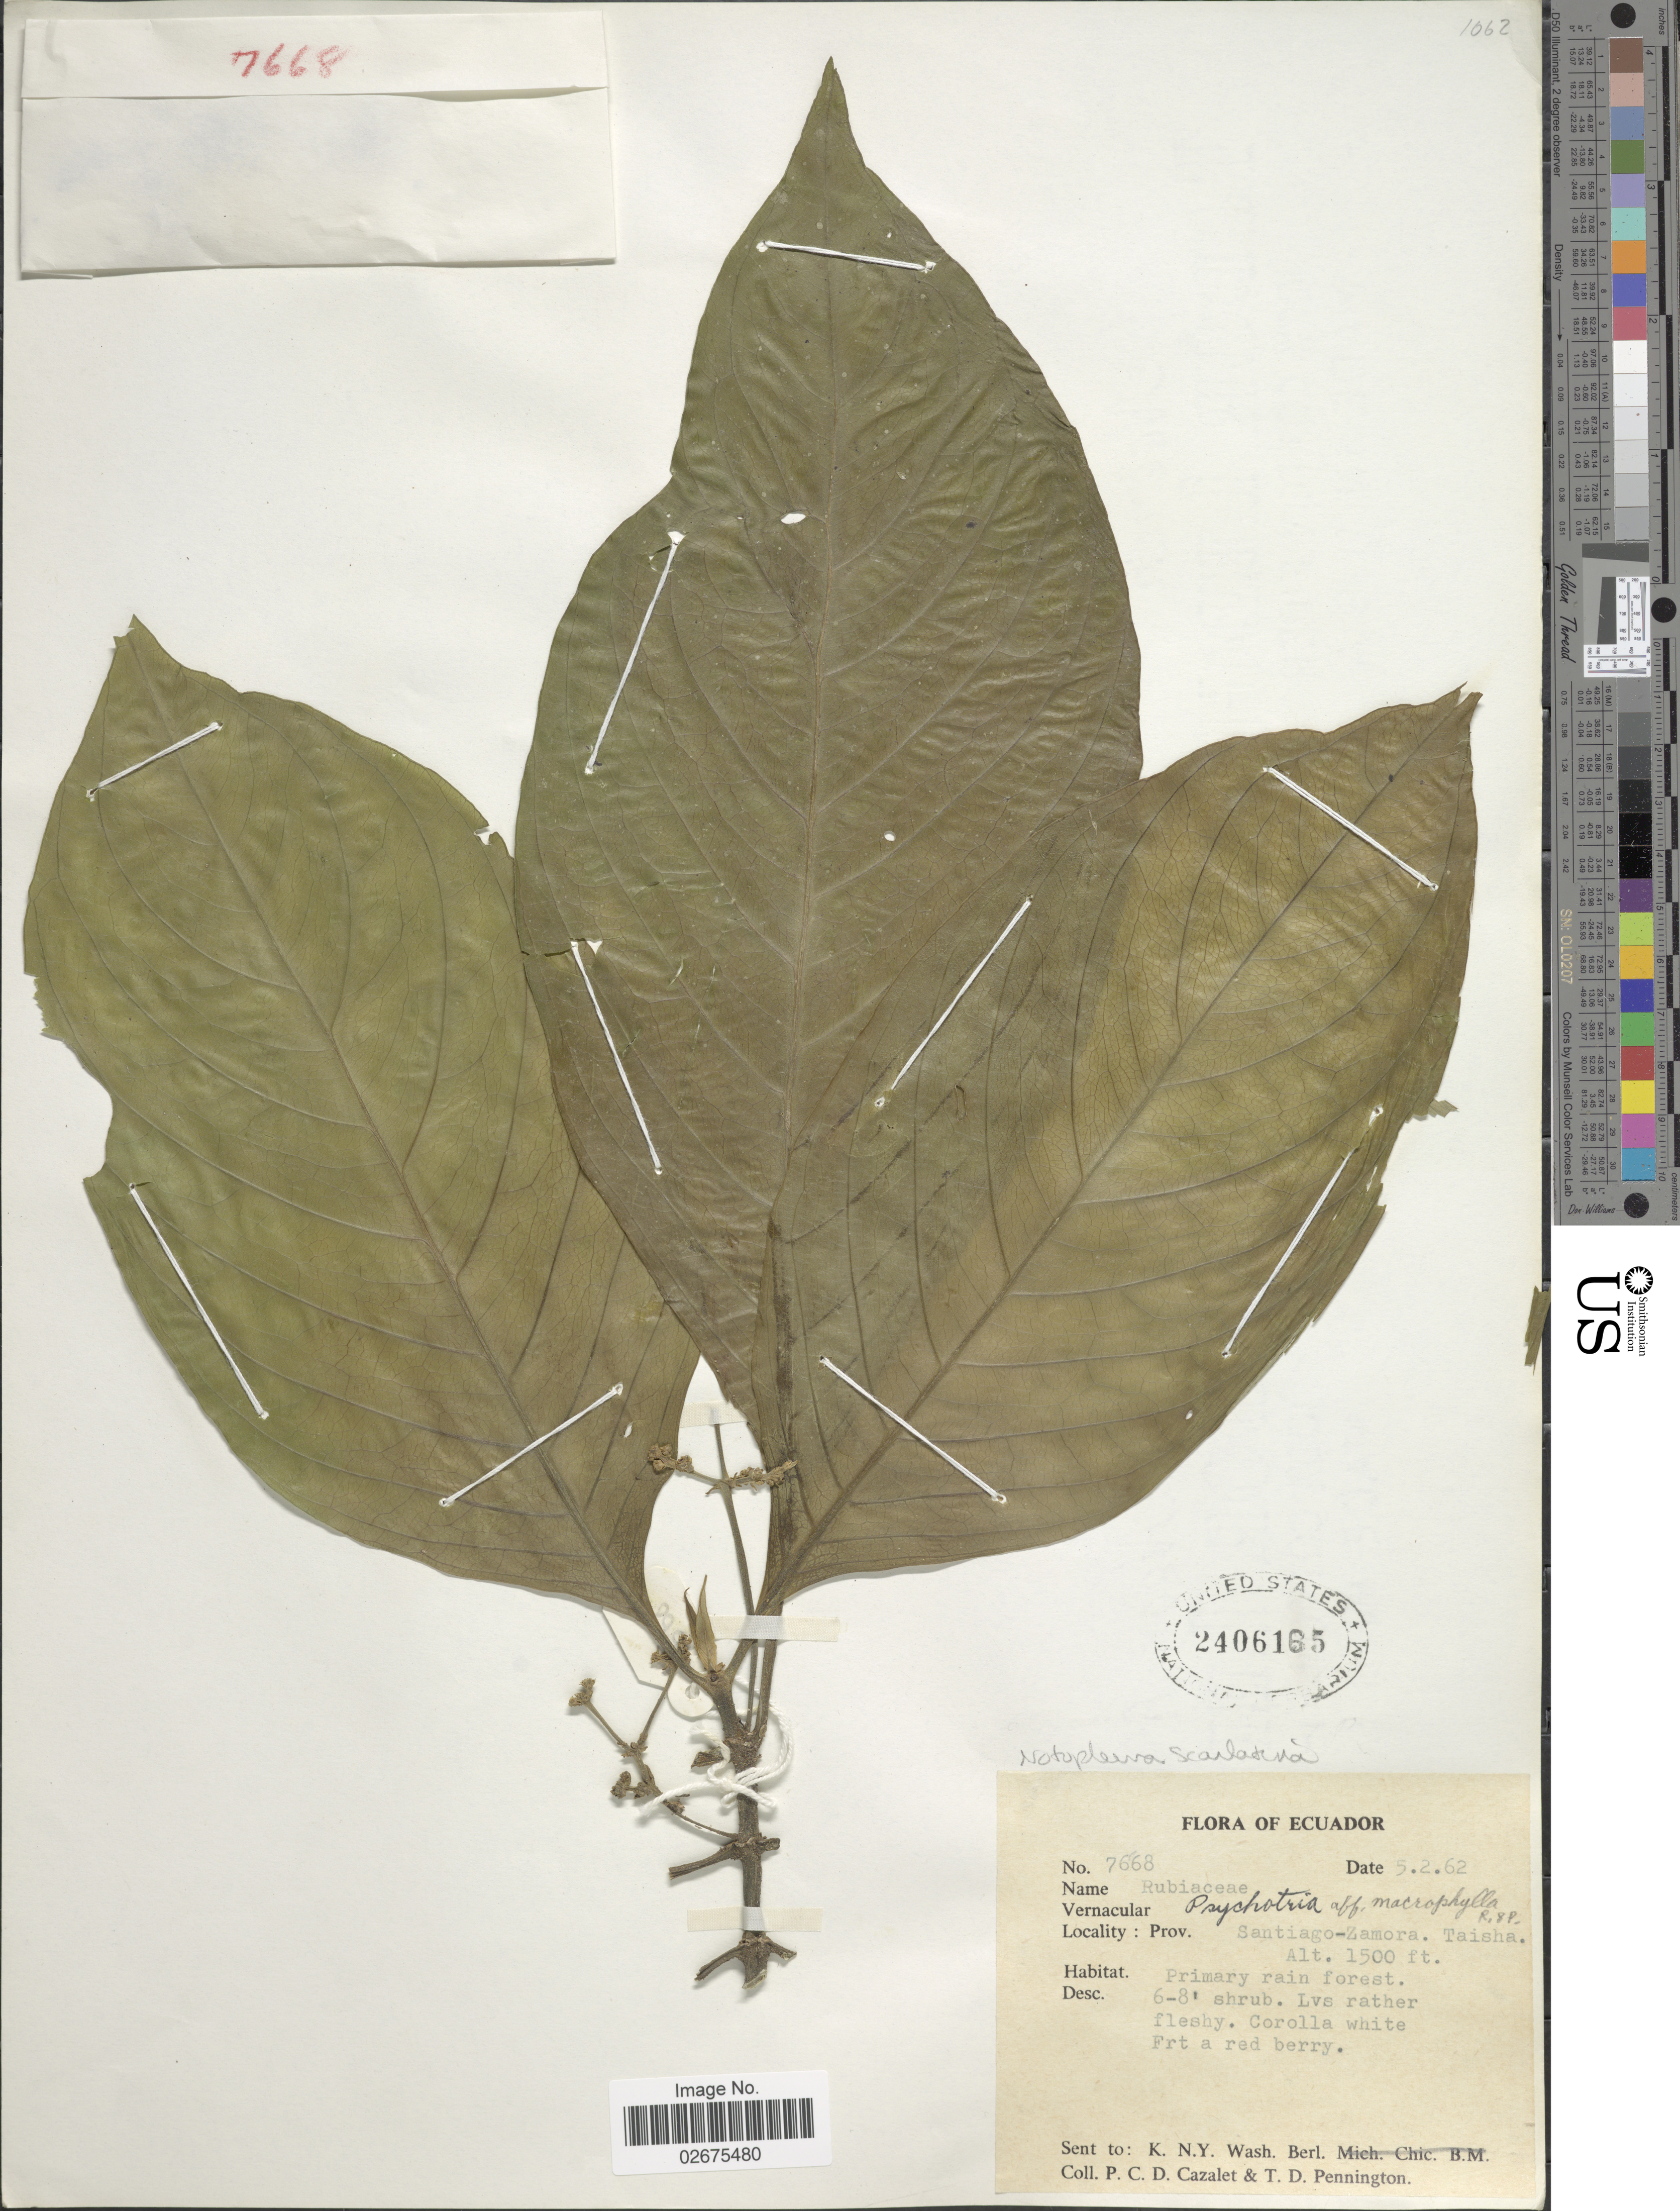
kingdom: Plantae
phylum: Tracheophyta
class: Magnoliopsida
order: Gentianales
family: Rubiaceae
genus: Notopleura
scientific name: Notopleura scarlatina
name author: C.M. Taylor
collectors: P. C. D. Cazalet & T. D. Pennington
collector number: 7668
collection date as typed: Transcribed d/m/y: 5/2/62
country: Ecuador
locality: Prov. Sanriago-Zamora. Taisha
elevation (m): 457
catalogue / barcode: US 2406165